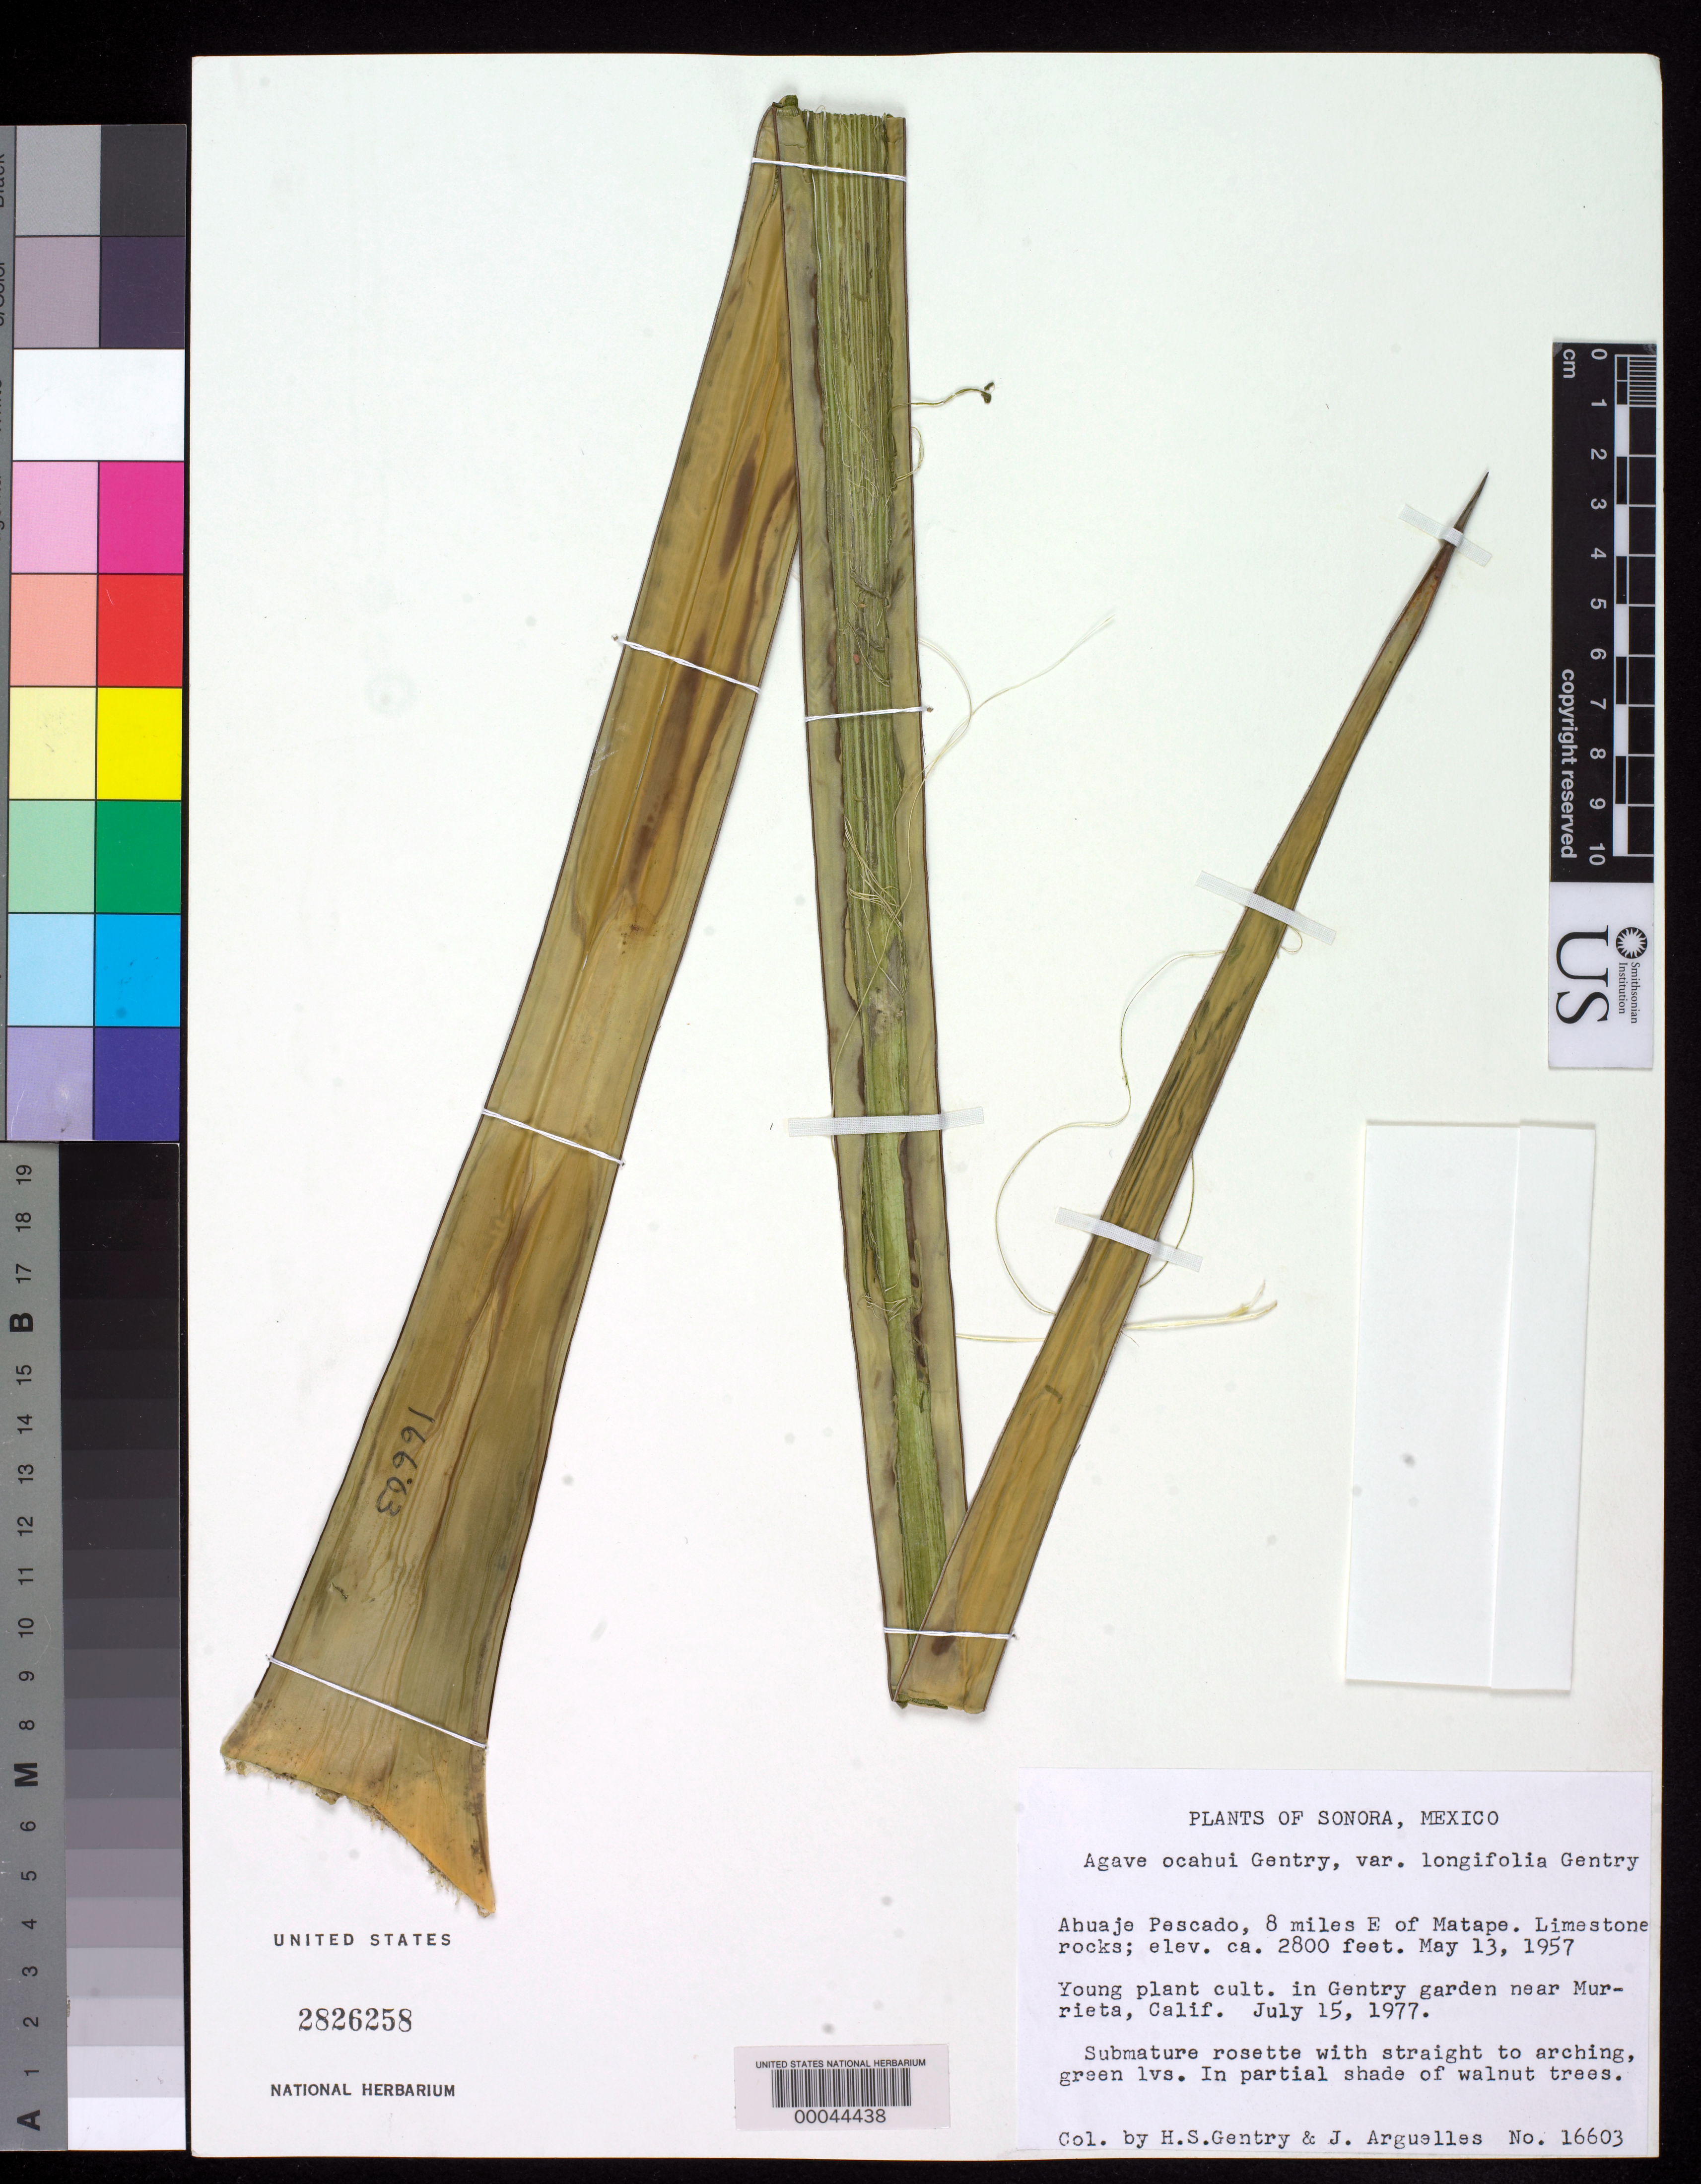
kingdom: Plantae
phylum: Tracheophyta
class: Liliopsida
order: Asparagales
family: Asparagaceae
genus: Agave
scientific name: Agave ocahui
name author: Gentry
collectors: H. S. Gentry & J. Arguelles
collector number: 16603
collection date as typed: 13 May 1957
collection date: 1957-05-13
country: Mexico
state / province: Sonora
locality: Ahuaje Pescado, 8 mi E of Matape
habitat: Limestone rocks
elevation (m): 853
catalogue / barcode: US 2826258